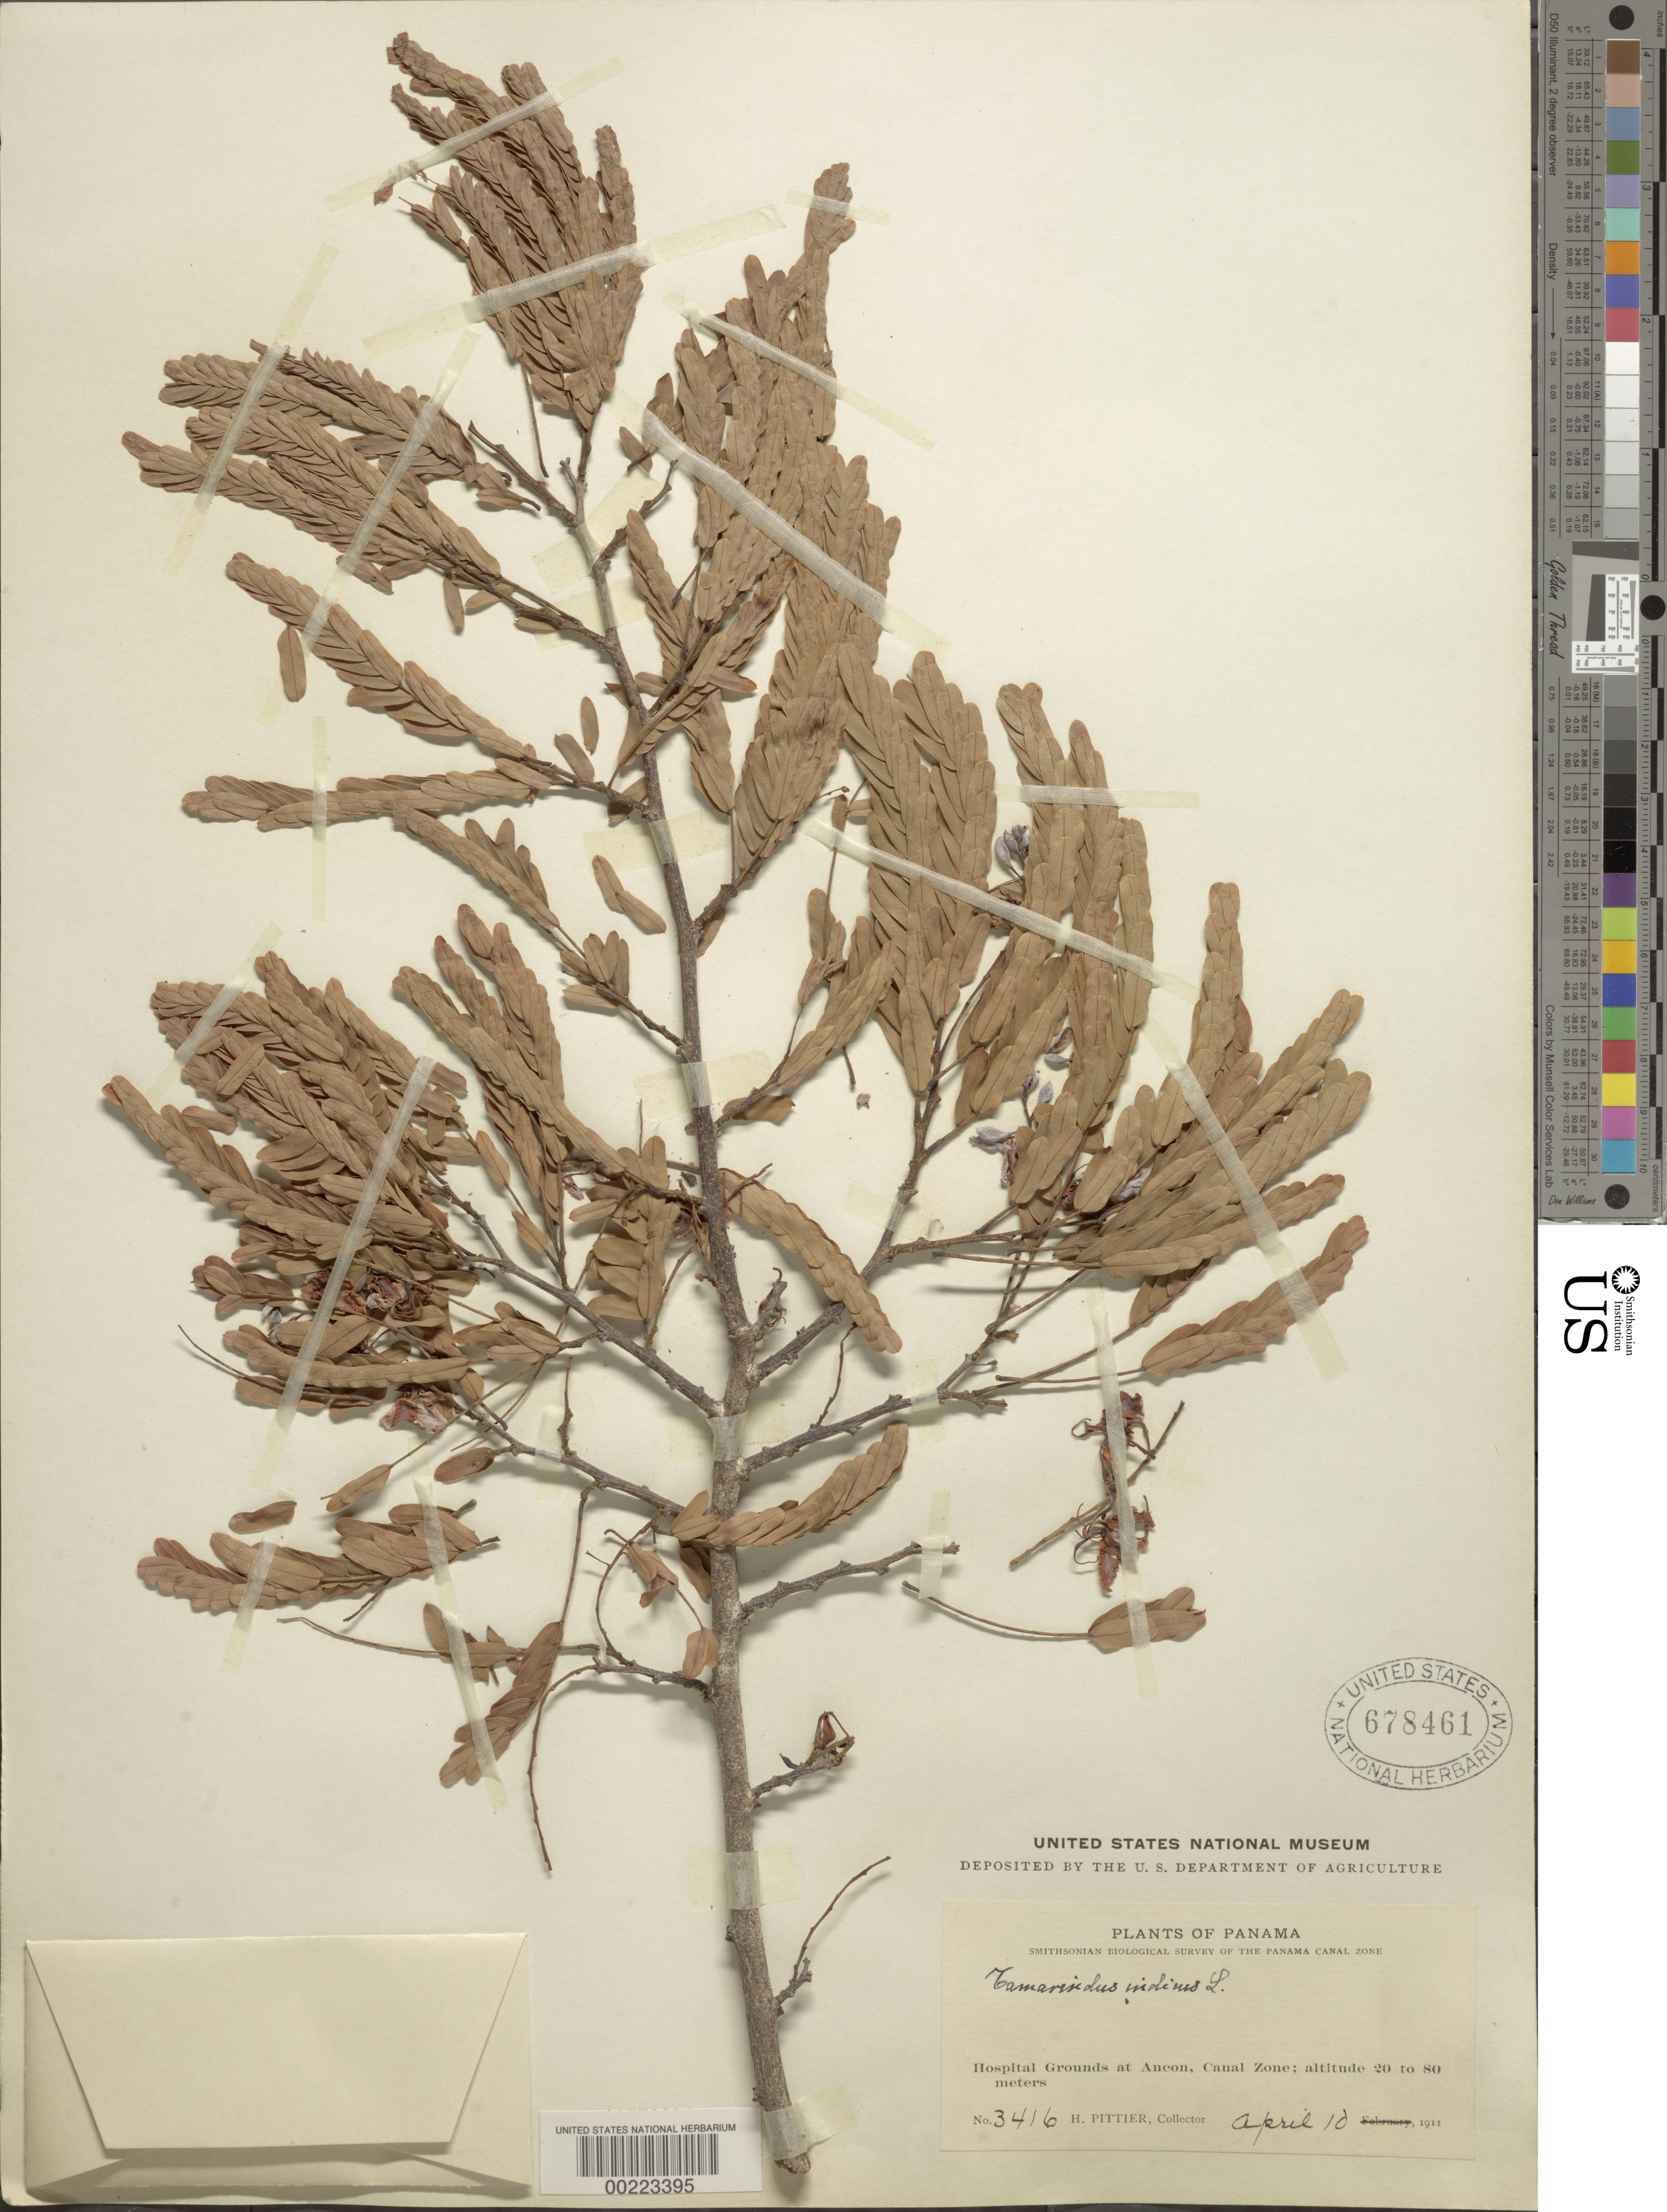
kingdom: Plantae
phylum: Tracheophyta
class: Magnoliopsida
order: Fabales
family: Fabaceae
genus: Tamarindus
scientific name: Tamarindus indica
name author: L.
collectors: H. F. Pittier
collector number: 3416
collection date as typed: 10 Apr 1911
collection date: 1911-04-10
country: Panama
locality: Hospital grounds at Ancon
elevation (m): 20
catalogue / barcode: US 678461